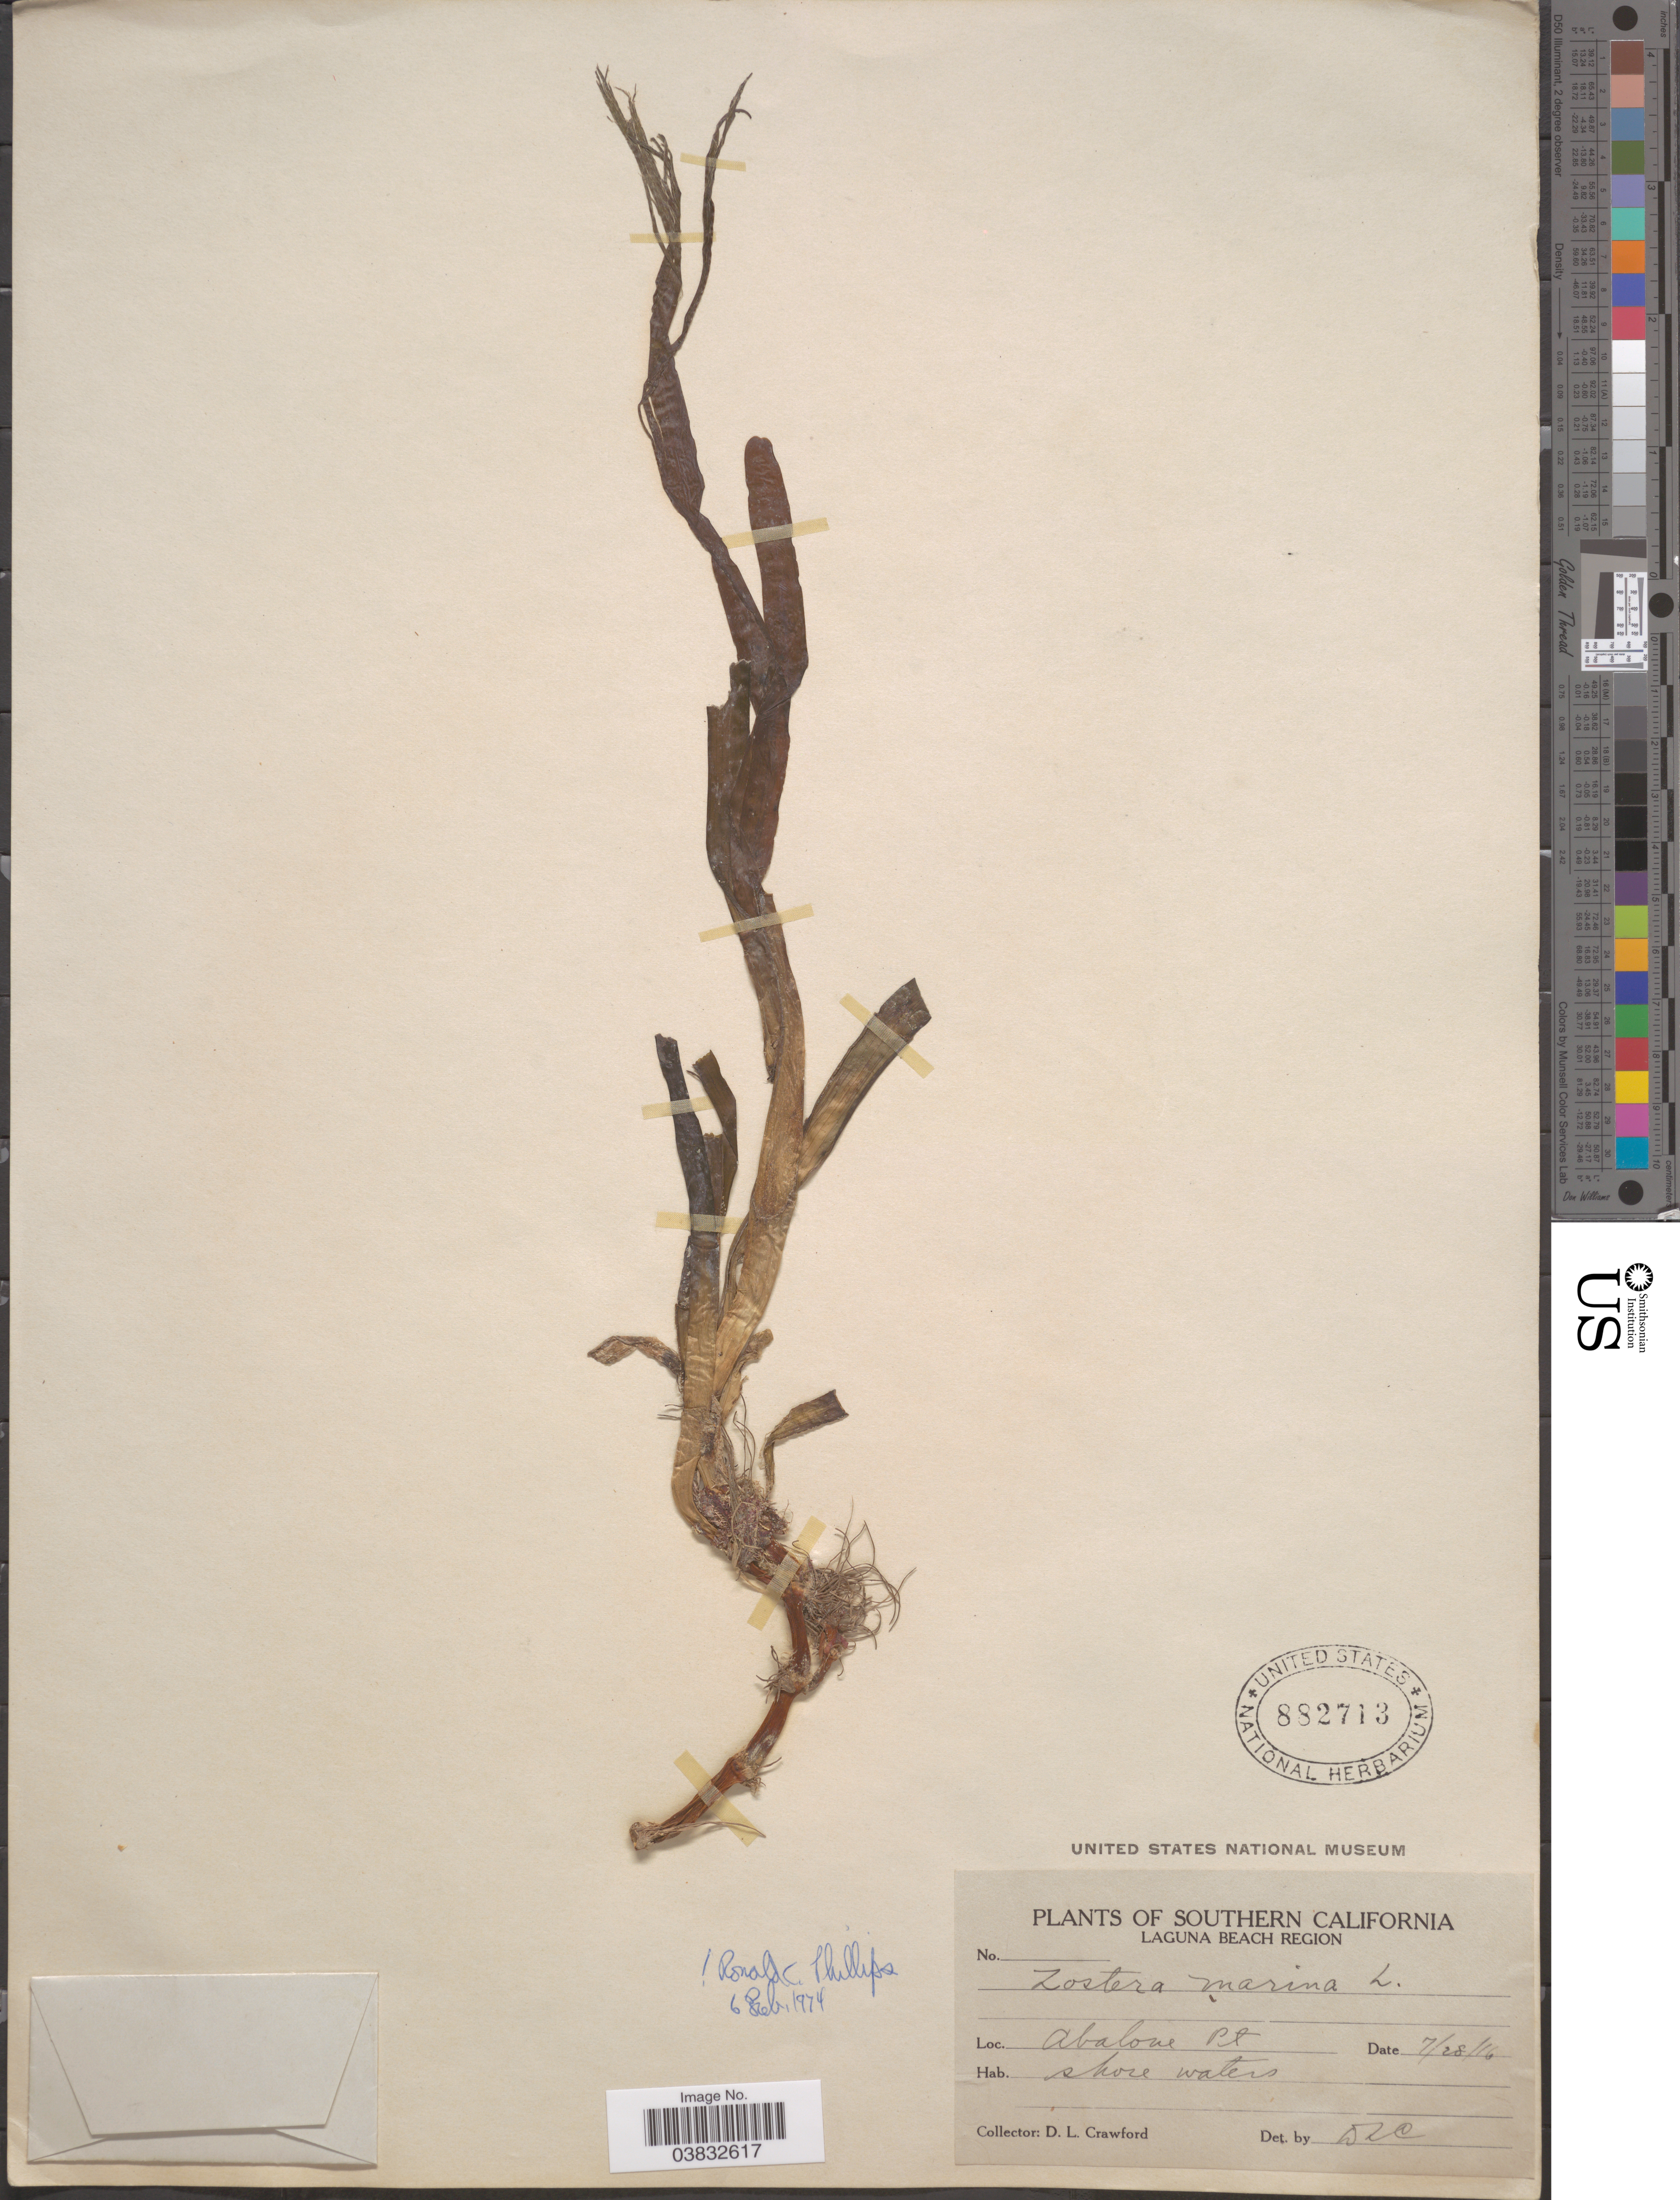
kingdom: Plantae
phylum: Tracheophyta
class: Liliopsida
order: Alismatales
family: Zosteraceae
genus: Zostera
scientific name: Zostera marina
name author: L.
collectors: D. L. Crawford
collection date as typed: Transcribed d/m/y: 28/7/16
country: United States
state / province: California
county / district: Orange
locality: Southern California. Laguna Beach Region. Abalone Pt. Shore waters.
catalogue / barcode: US 882713